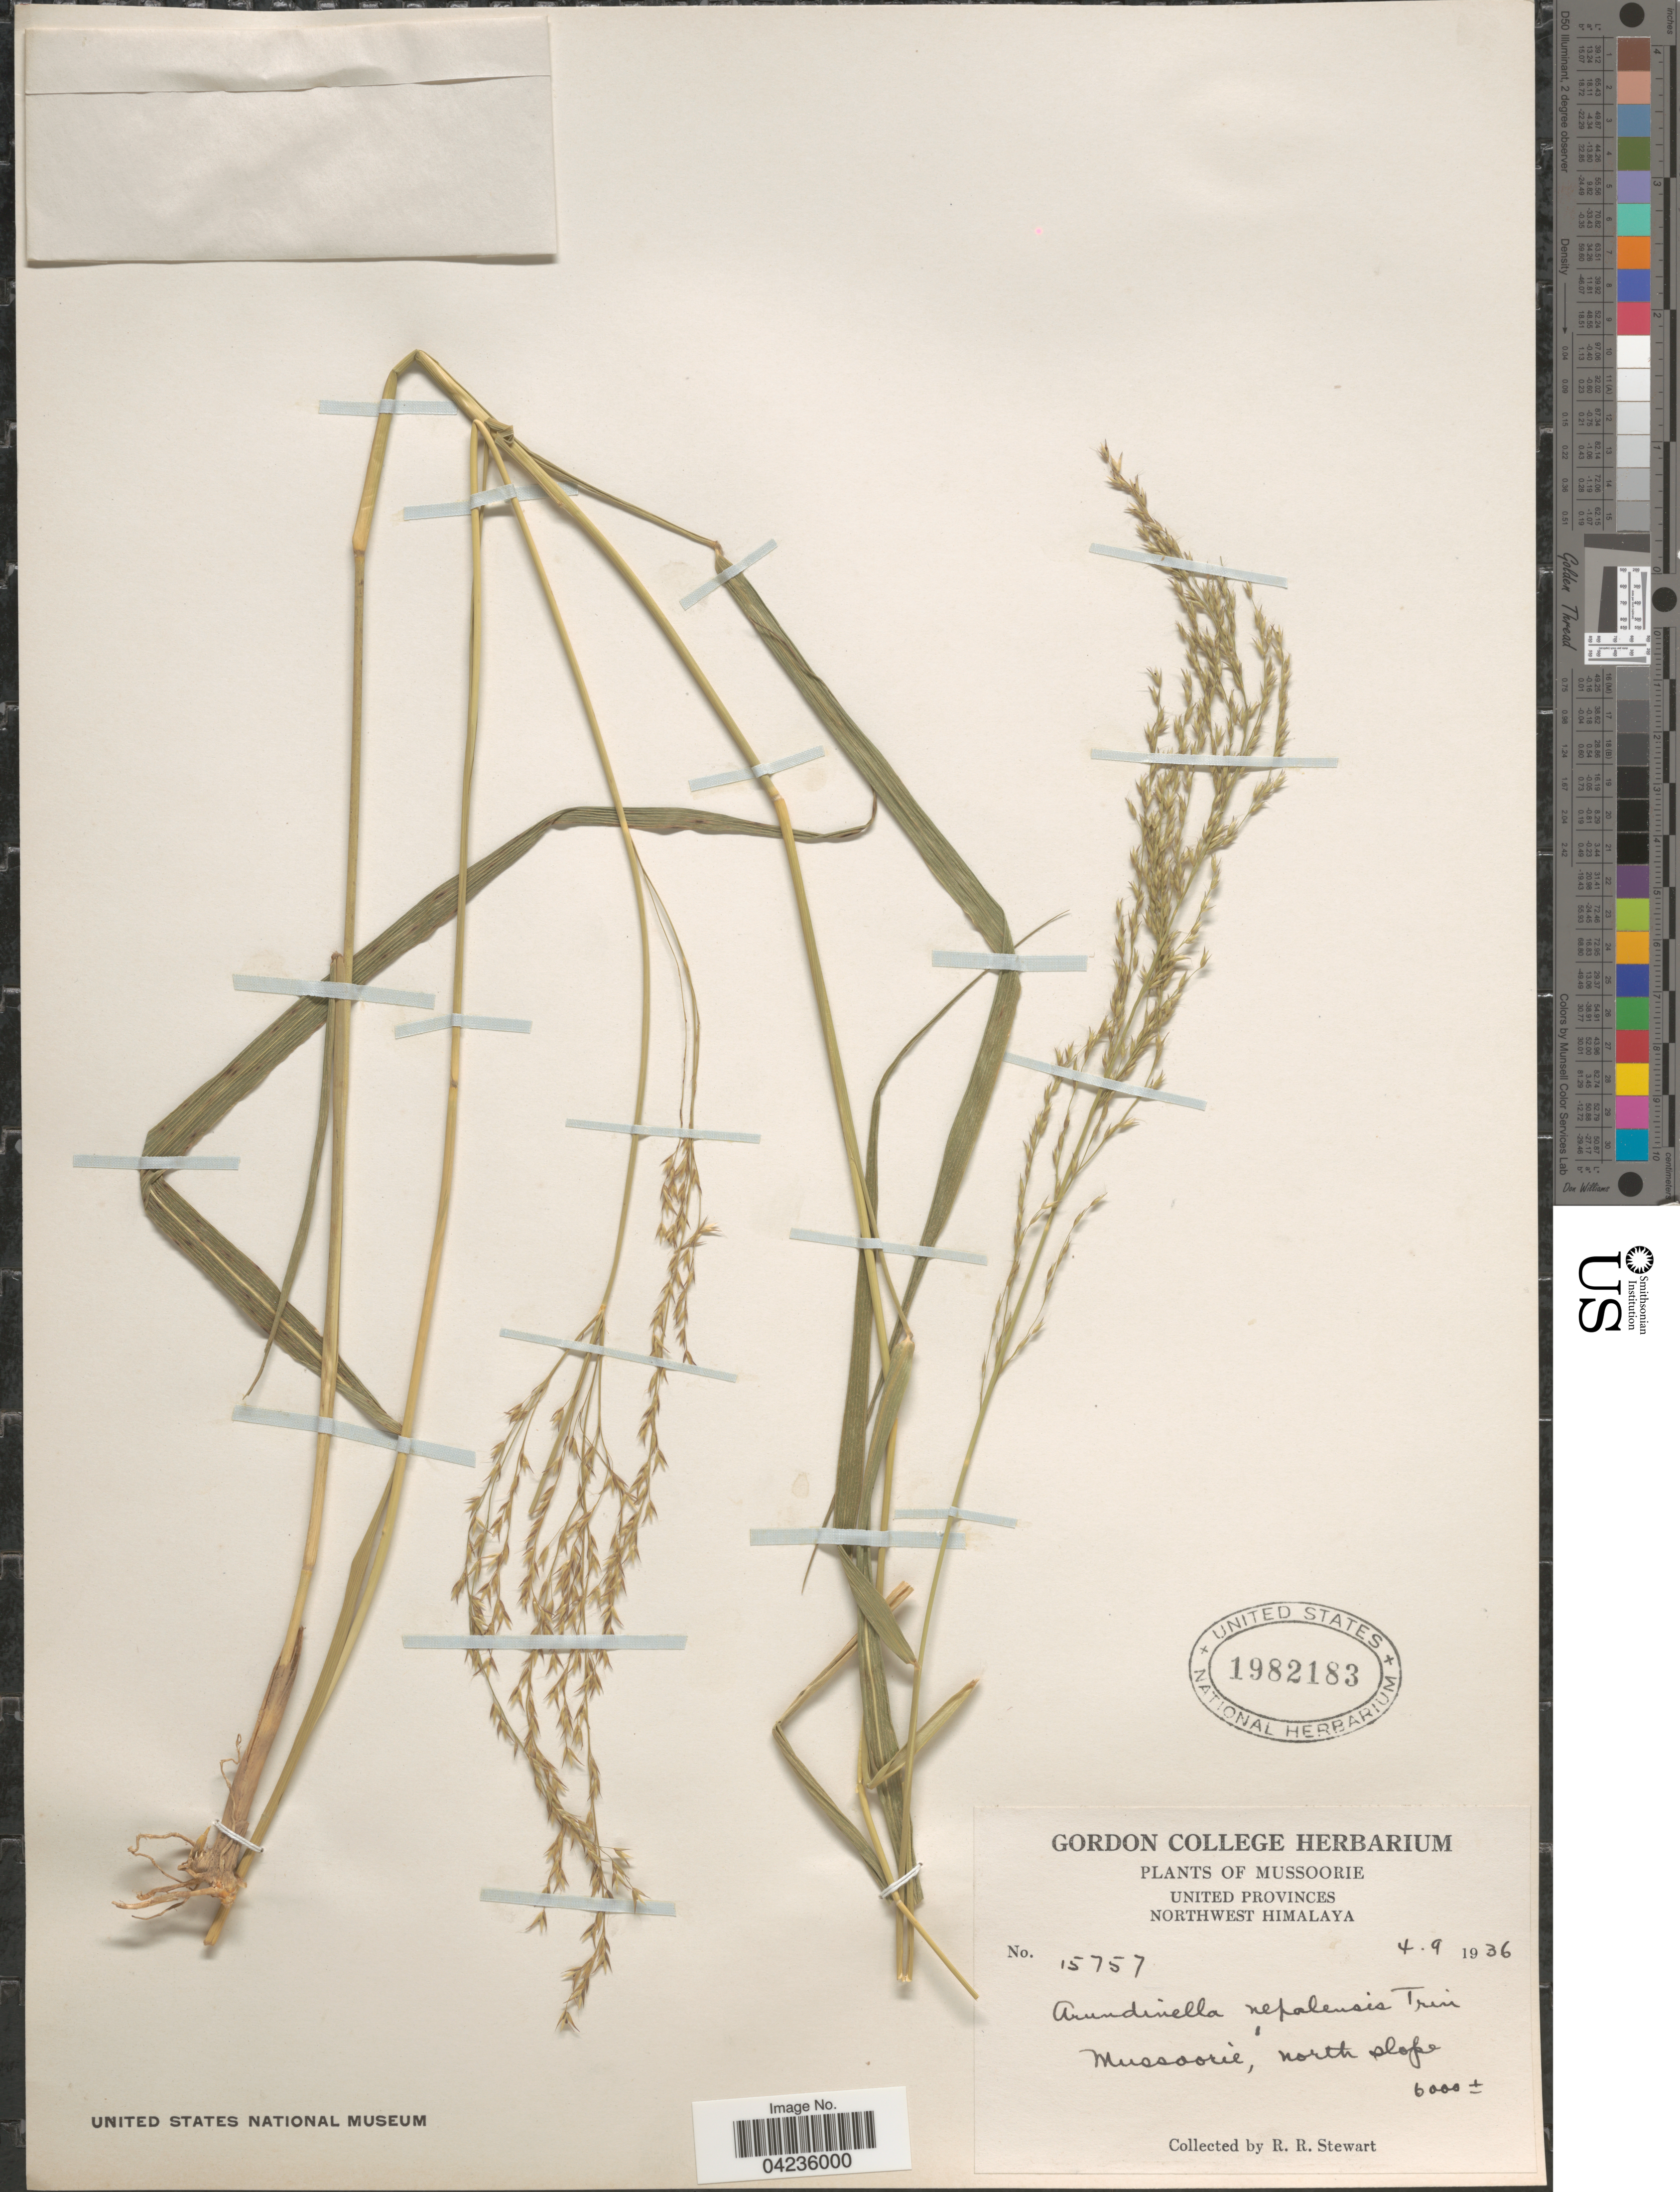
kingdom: Plantae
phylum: Tracheophyta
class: Liliopsida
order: Poales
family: Poaceae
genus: Arundinella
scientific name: Arundinella nepalensis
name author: Trin.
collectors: R. Stewart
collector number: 15757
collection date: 1936-09-04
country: India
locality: Mussoorie. United Provinces. Northwest Himalaya. Mussoorie, north slope.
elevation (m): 1829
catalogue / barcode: US 1982183